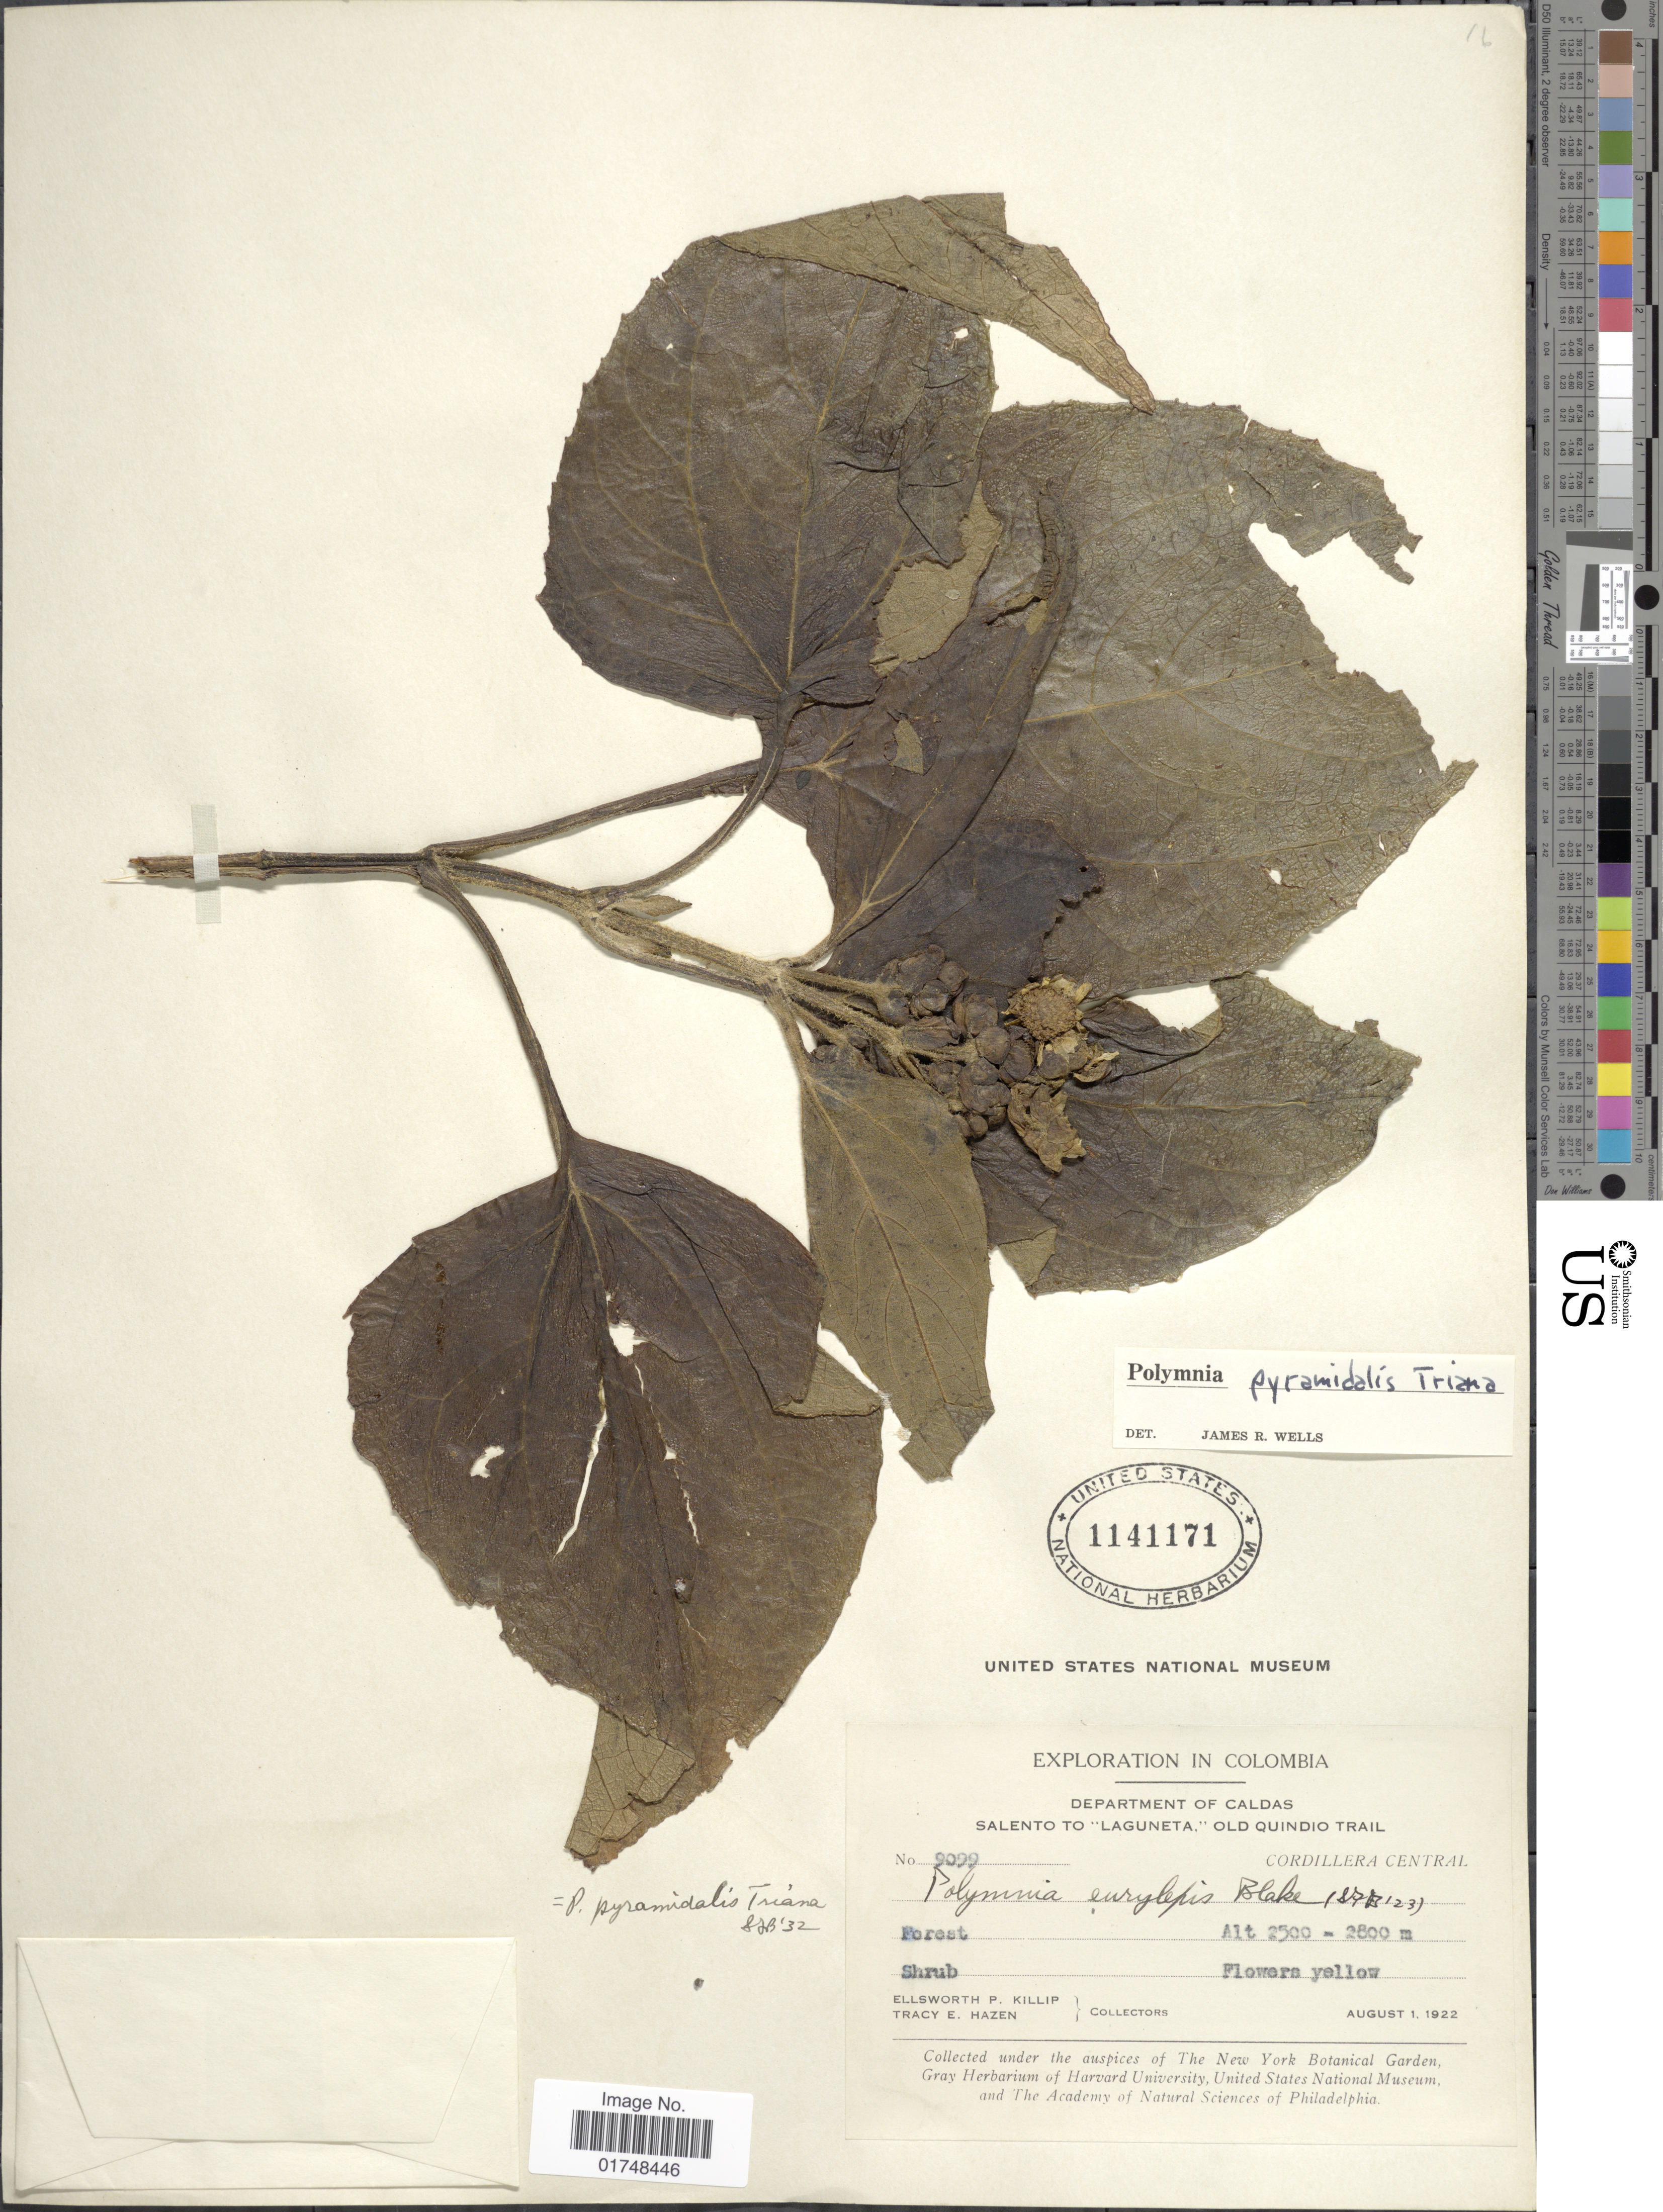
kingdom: Plantae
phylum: Tracheophyta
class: Magnoliopsida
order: Asterales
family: Asteraceae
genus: Smallanthus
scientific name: Smallanthus pyramidalis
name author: (Triana) H. Rob.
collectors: E. P. Killip & T. E. Hazen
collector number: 9099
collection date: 1922-08-01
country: Colombia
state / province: Caldas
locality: Salento to Laguneta, Old Quindio Trail, Cordillera Central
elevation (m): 2500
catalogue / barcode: US 1141171